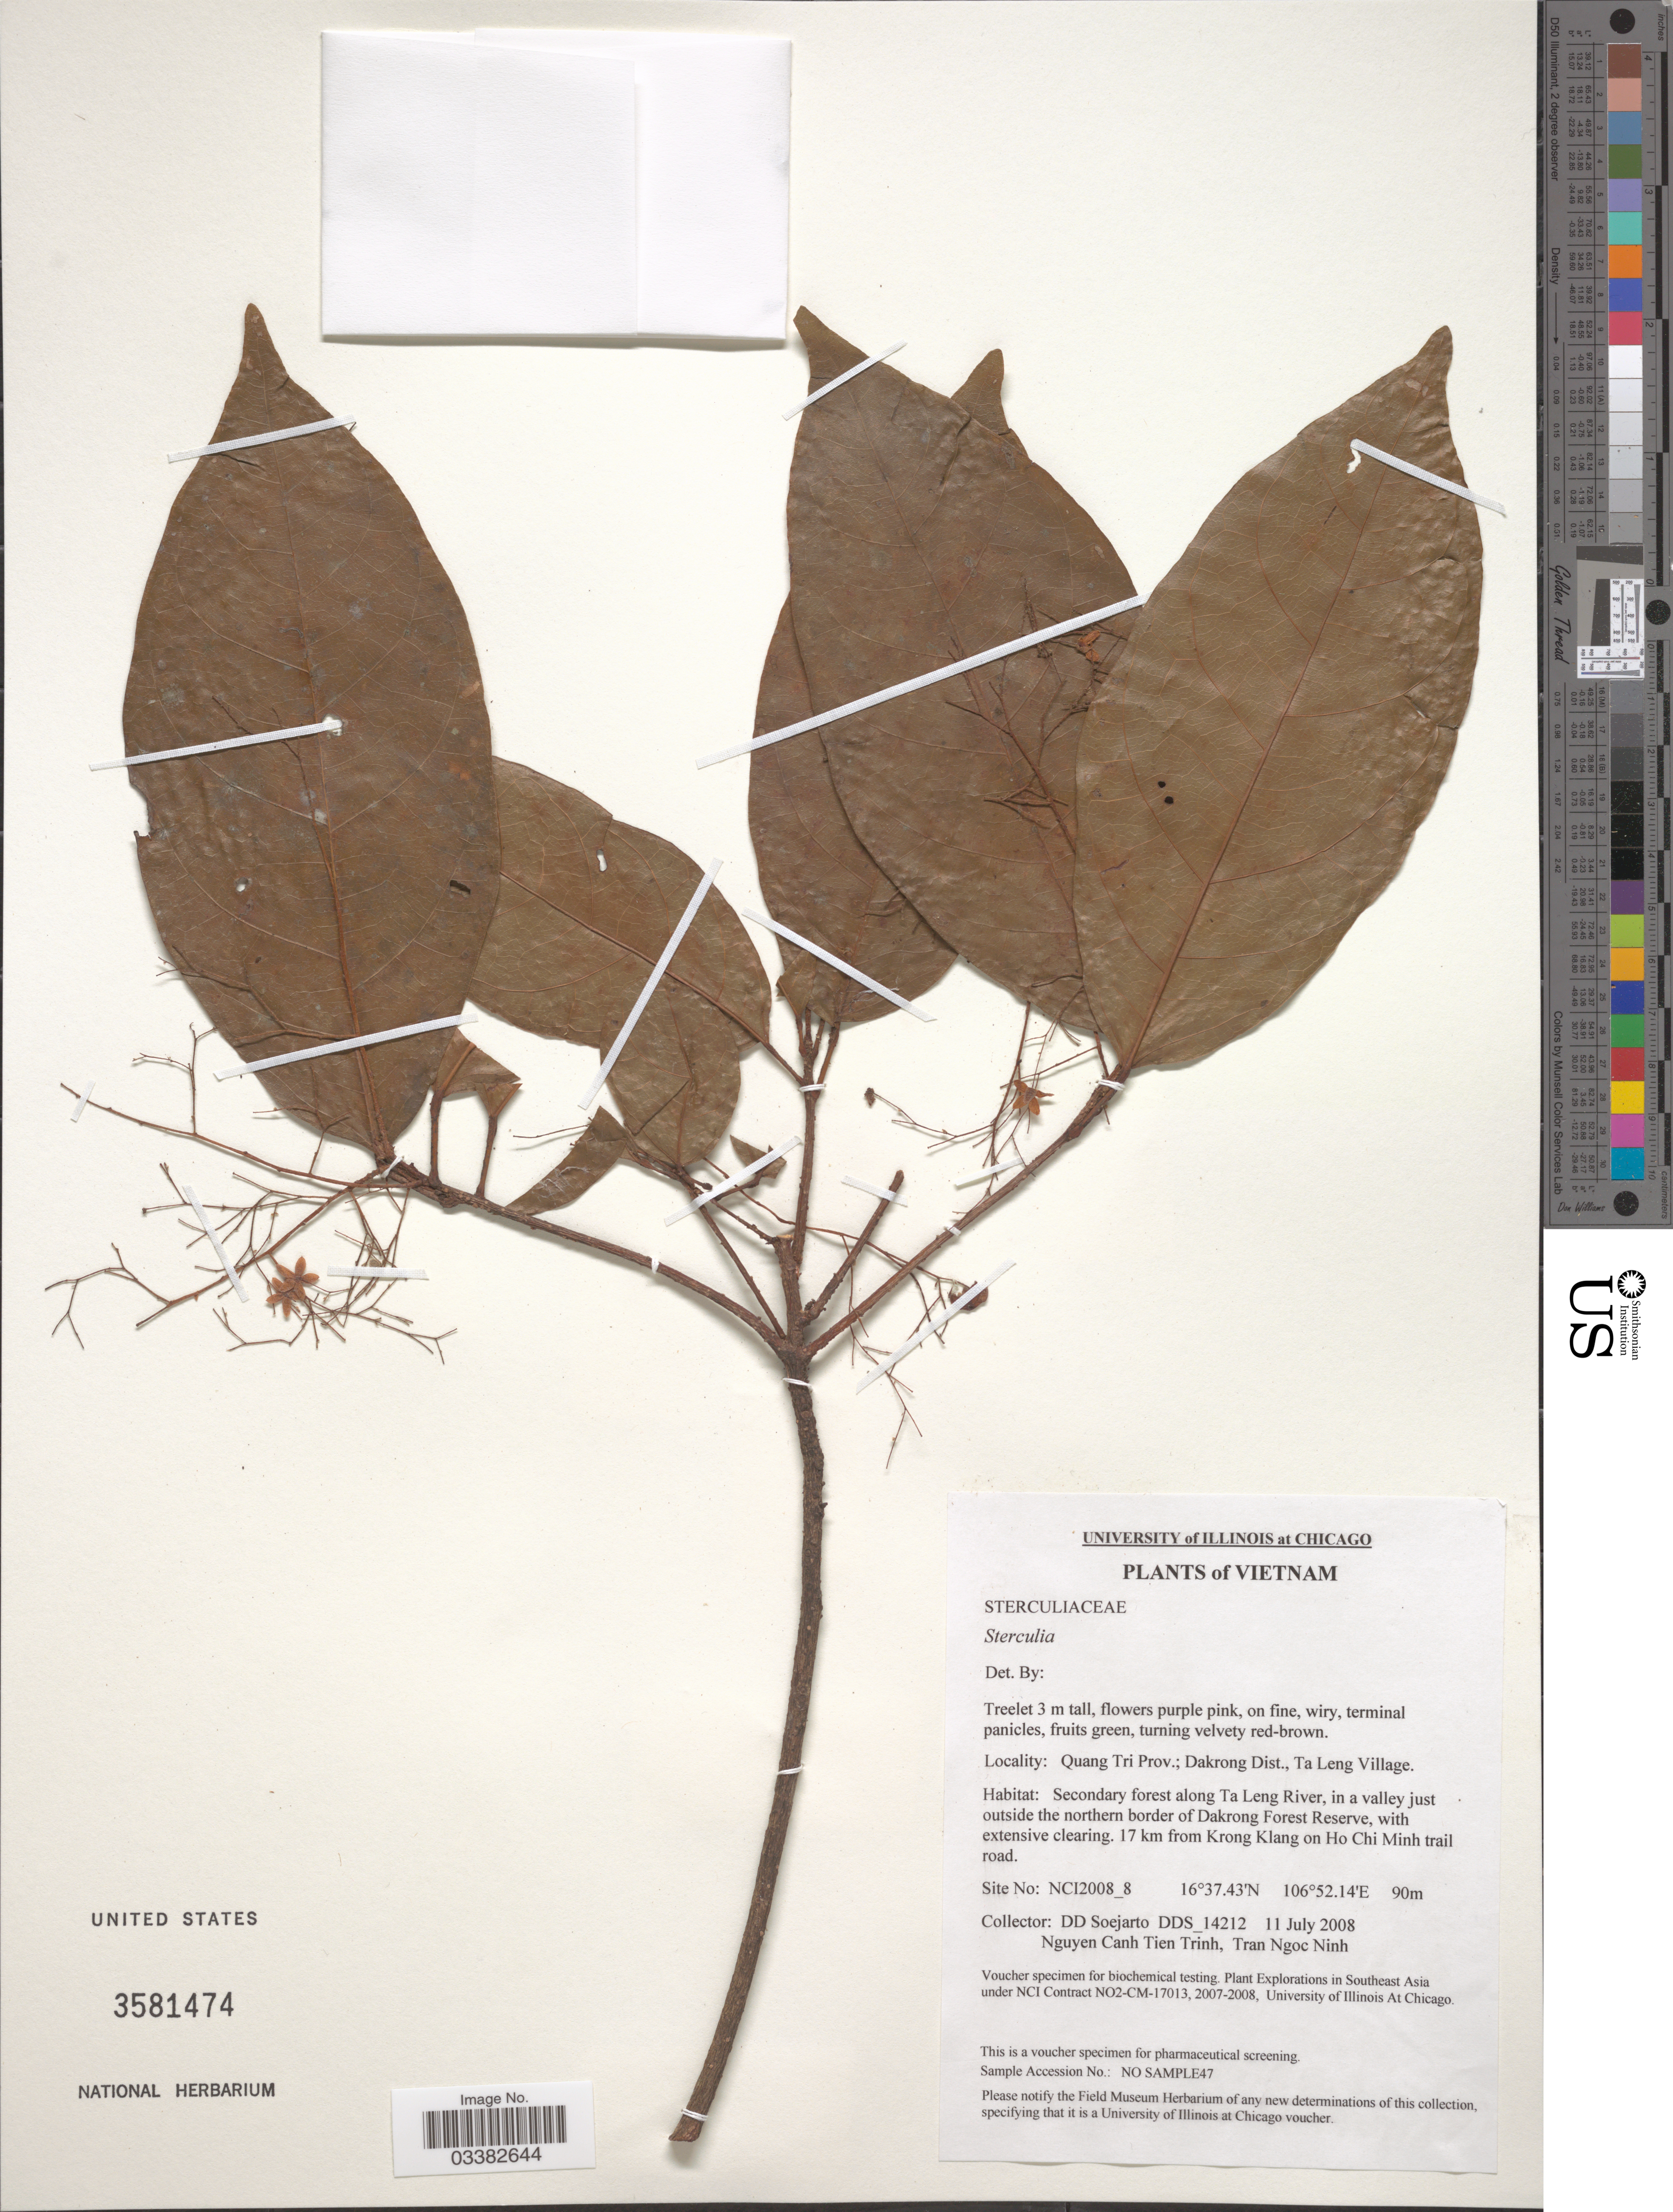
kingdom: Plantae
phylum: Tracheophyta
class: Magnoliopsida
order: Malvales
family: Malvaceae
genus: Sterculia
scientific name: Sterculia sp.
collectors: N. Trinh & T. N. Ninh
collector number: DDS 14212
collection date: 2008-07-11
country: Vietnam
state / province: Quang Tri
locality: Dakrong Dist., Ta Leng Village. Secondary forest along Ta Leng River, in a valley just outside the northern border of Dakrong Forest Reserve, with extensive clearing. 17 km from Krong Klang on Ho Chi Minh trail road.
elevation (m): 90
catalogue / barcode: US 3581474